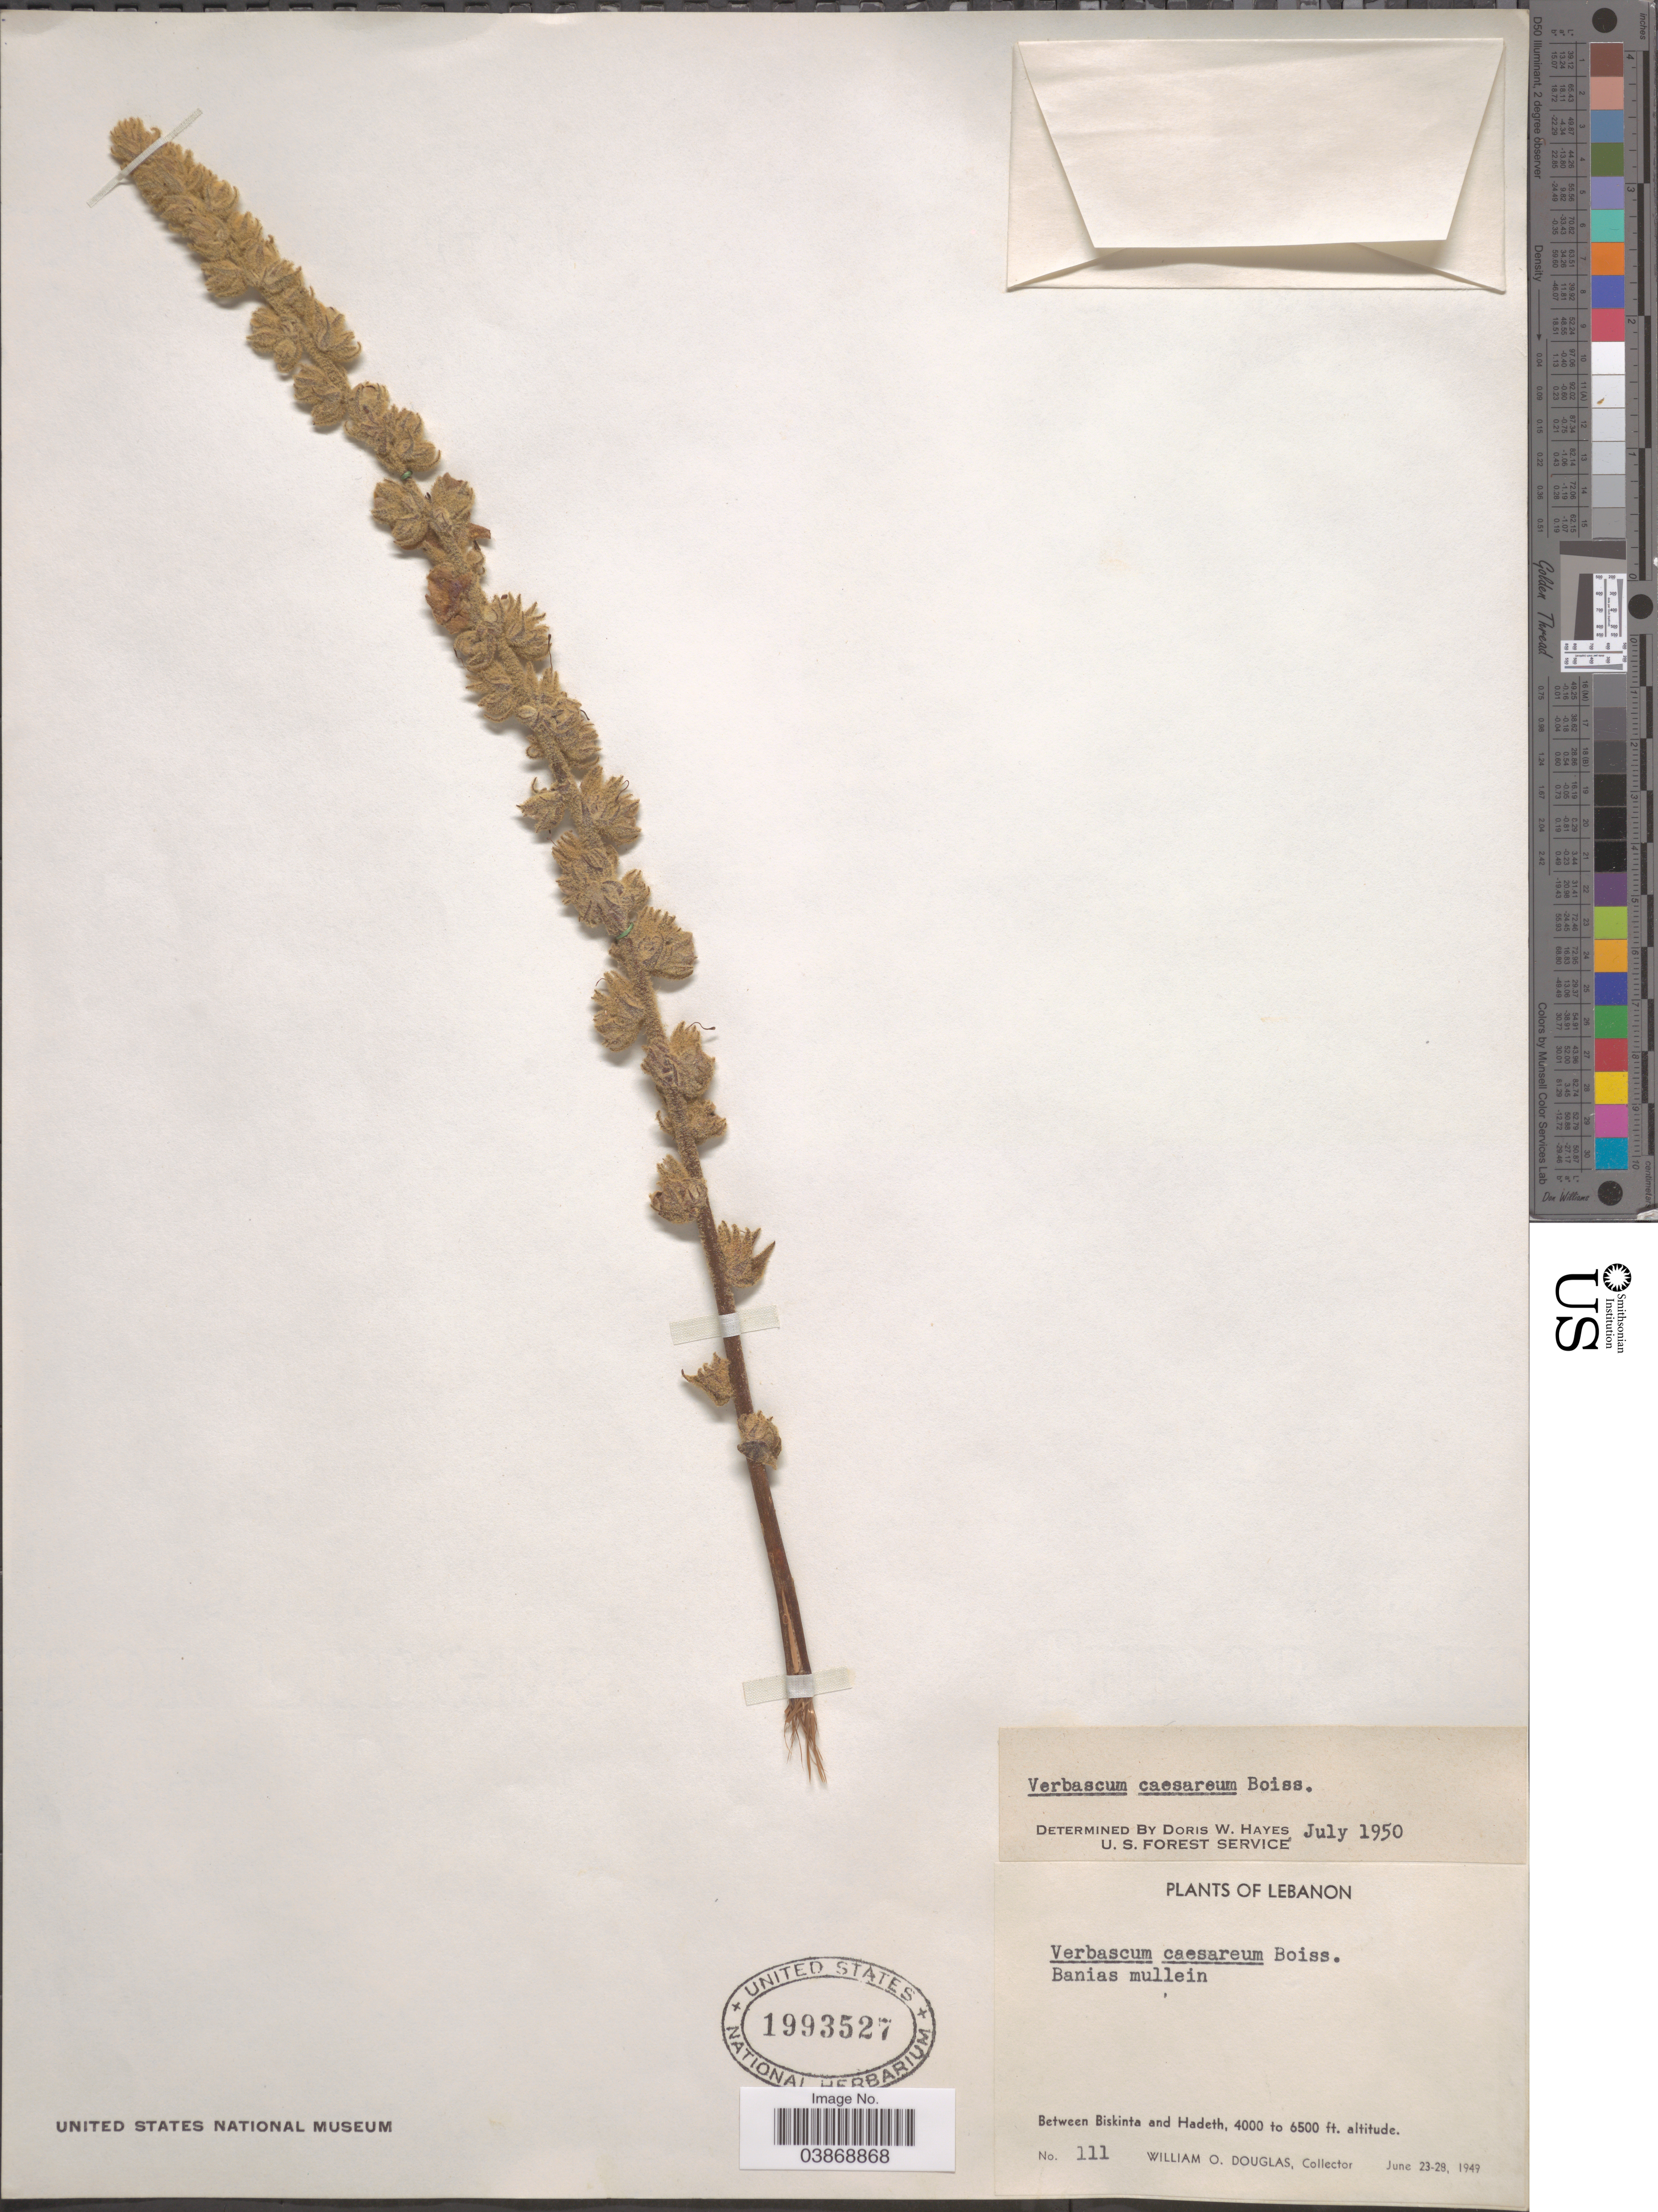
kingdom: Plantae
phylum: Tracheophyta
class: Magnoliopsida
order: Lamiales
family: Scrophulariaceae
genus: Verbascum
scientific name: Verbascum caesareum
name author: Boiss.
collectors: W. Douglas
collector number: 111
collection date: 1949-06-23/1949-06-28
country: Lebanon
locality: Between Biskinta and Hadeth.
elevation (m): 1219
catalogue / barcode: US 1993527